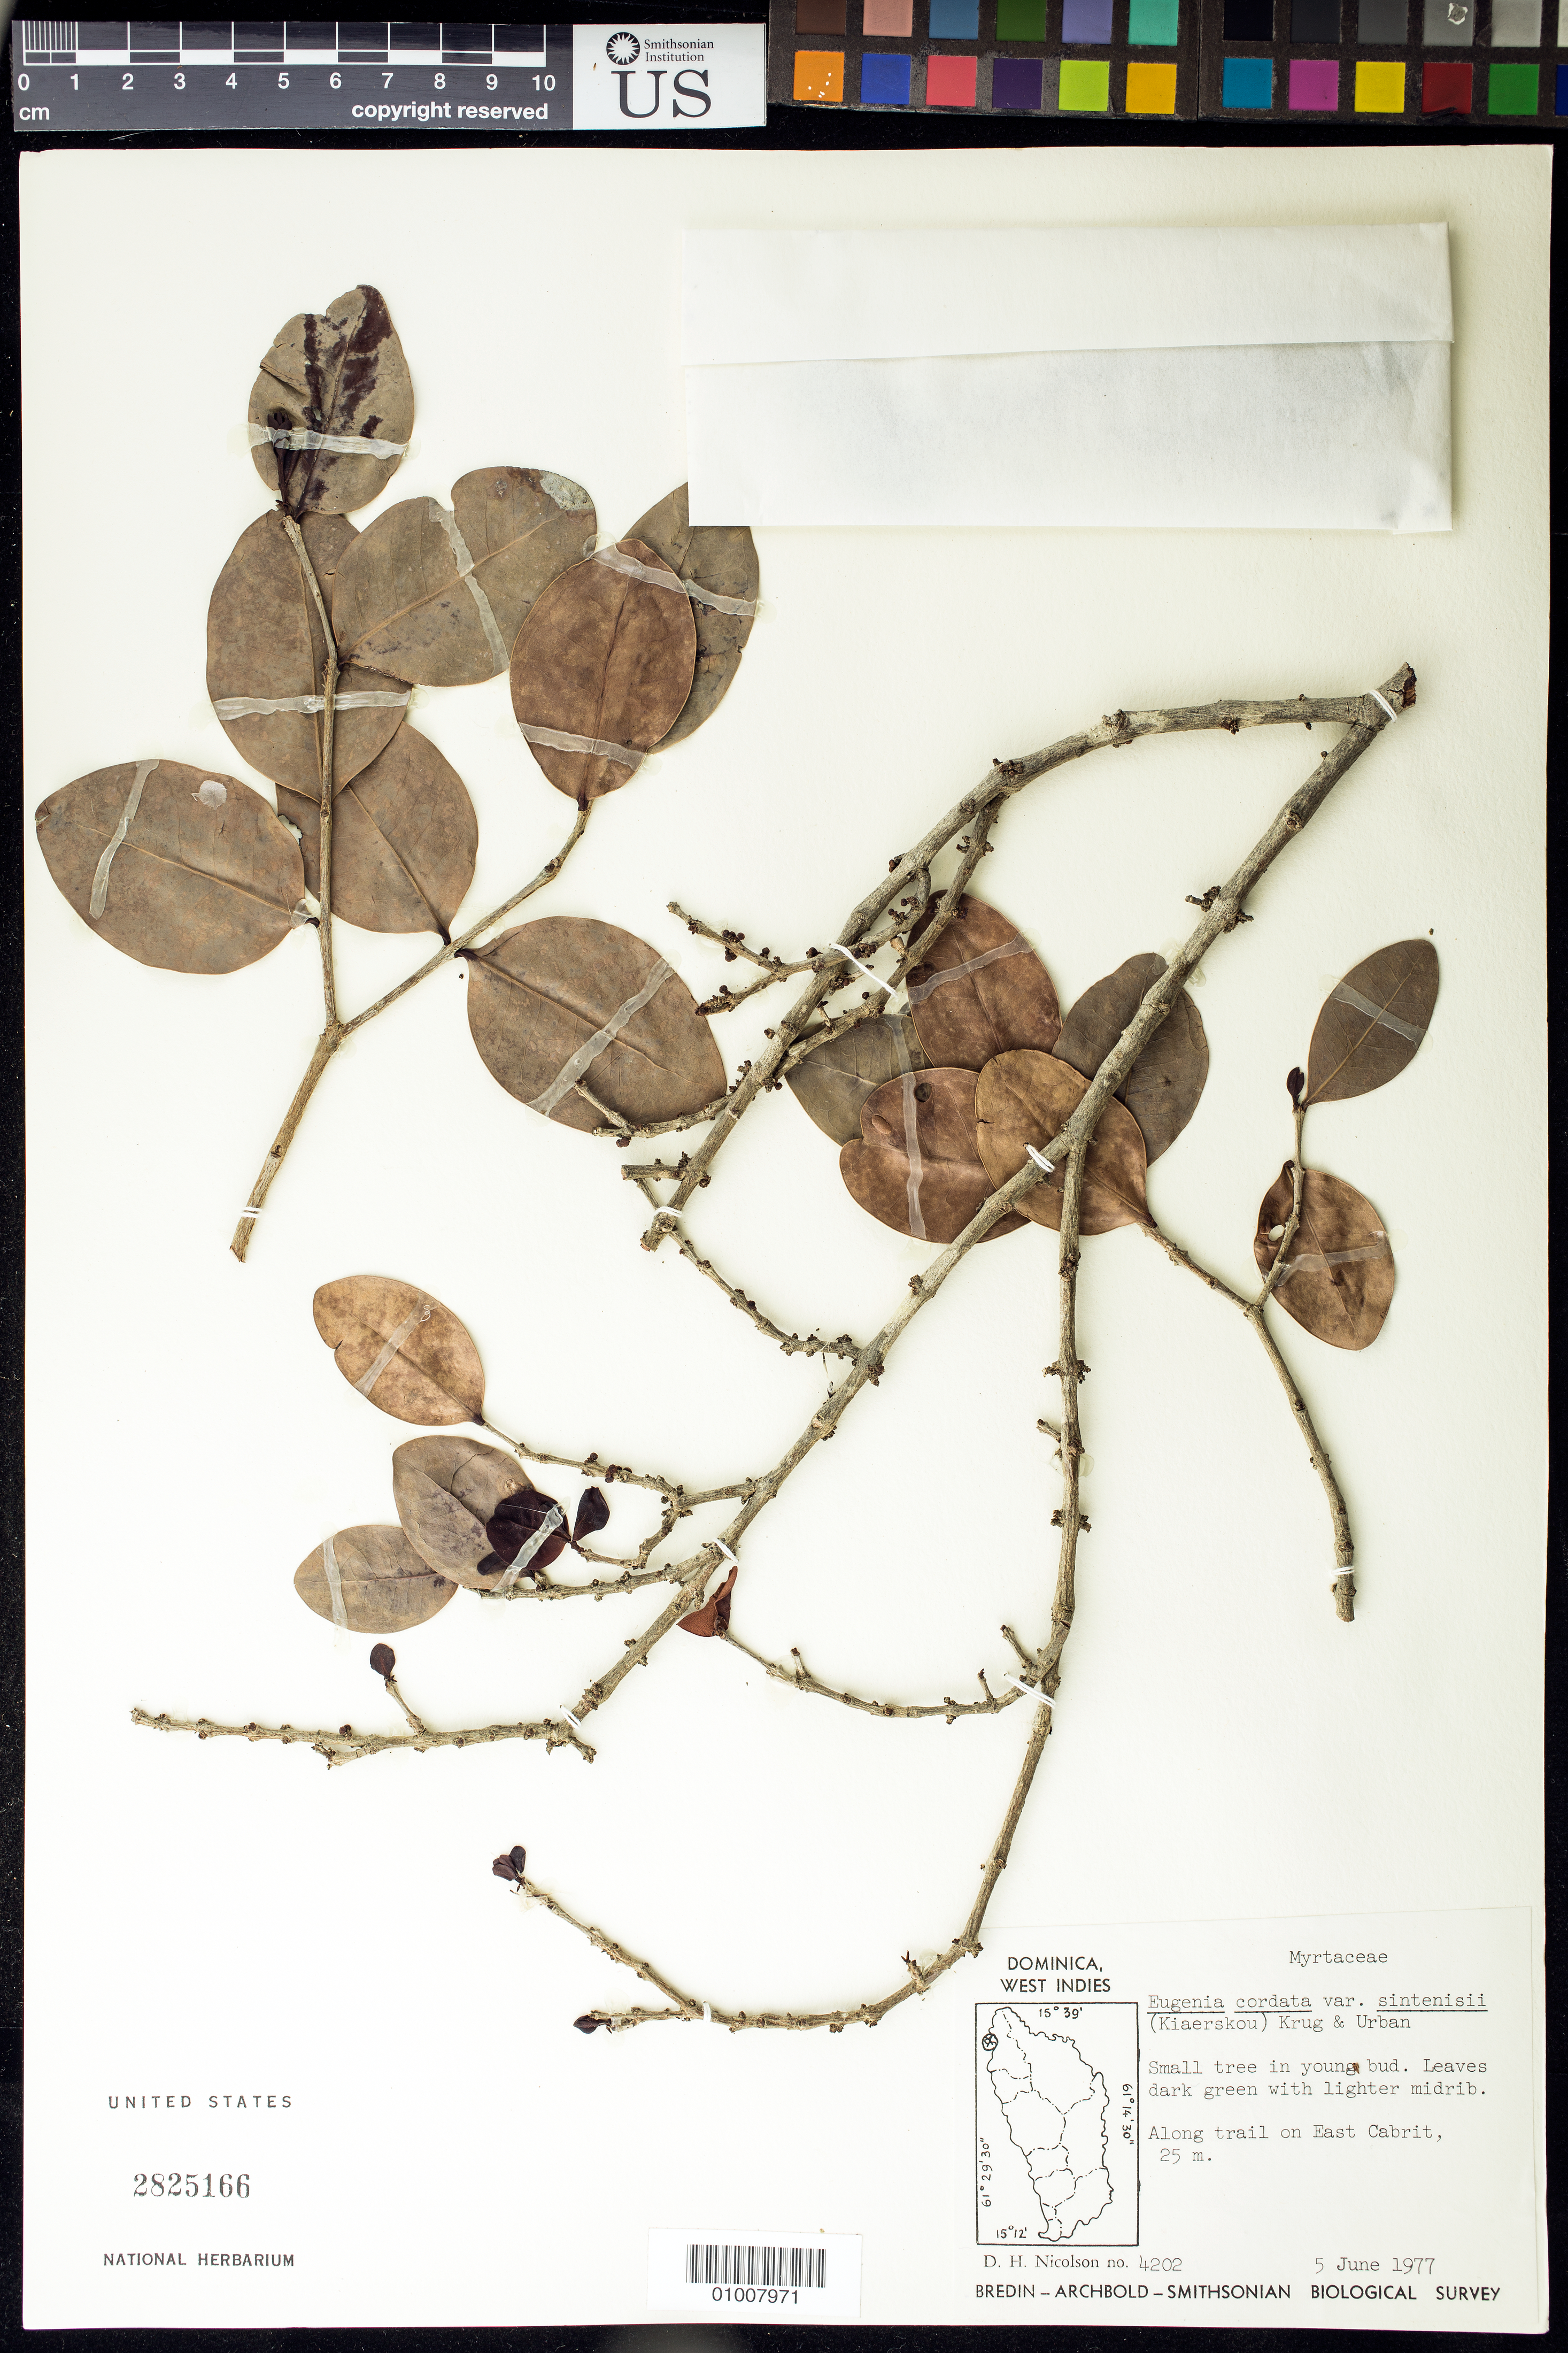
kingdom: Plantae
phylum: Tracheophyta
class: Magnoliopsida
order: Myrtales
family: Myrtaceae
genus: Eugenia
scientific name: Eugenia cordata var. sintenisii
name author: (Kiaersk.) Krug & Urb.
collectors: D. H. Nicolson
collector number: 4202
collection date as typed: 05 Jun 1977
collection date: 1977-06-05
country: Dominica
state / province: St. George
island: Dominica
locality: Along trail on East Cabrit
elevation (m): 25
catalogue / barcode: US 2825166